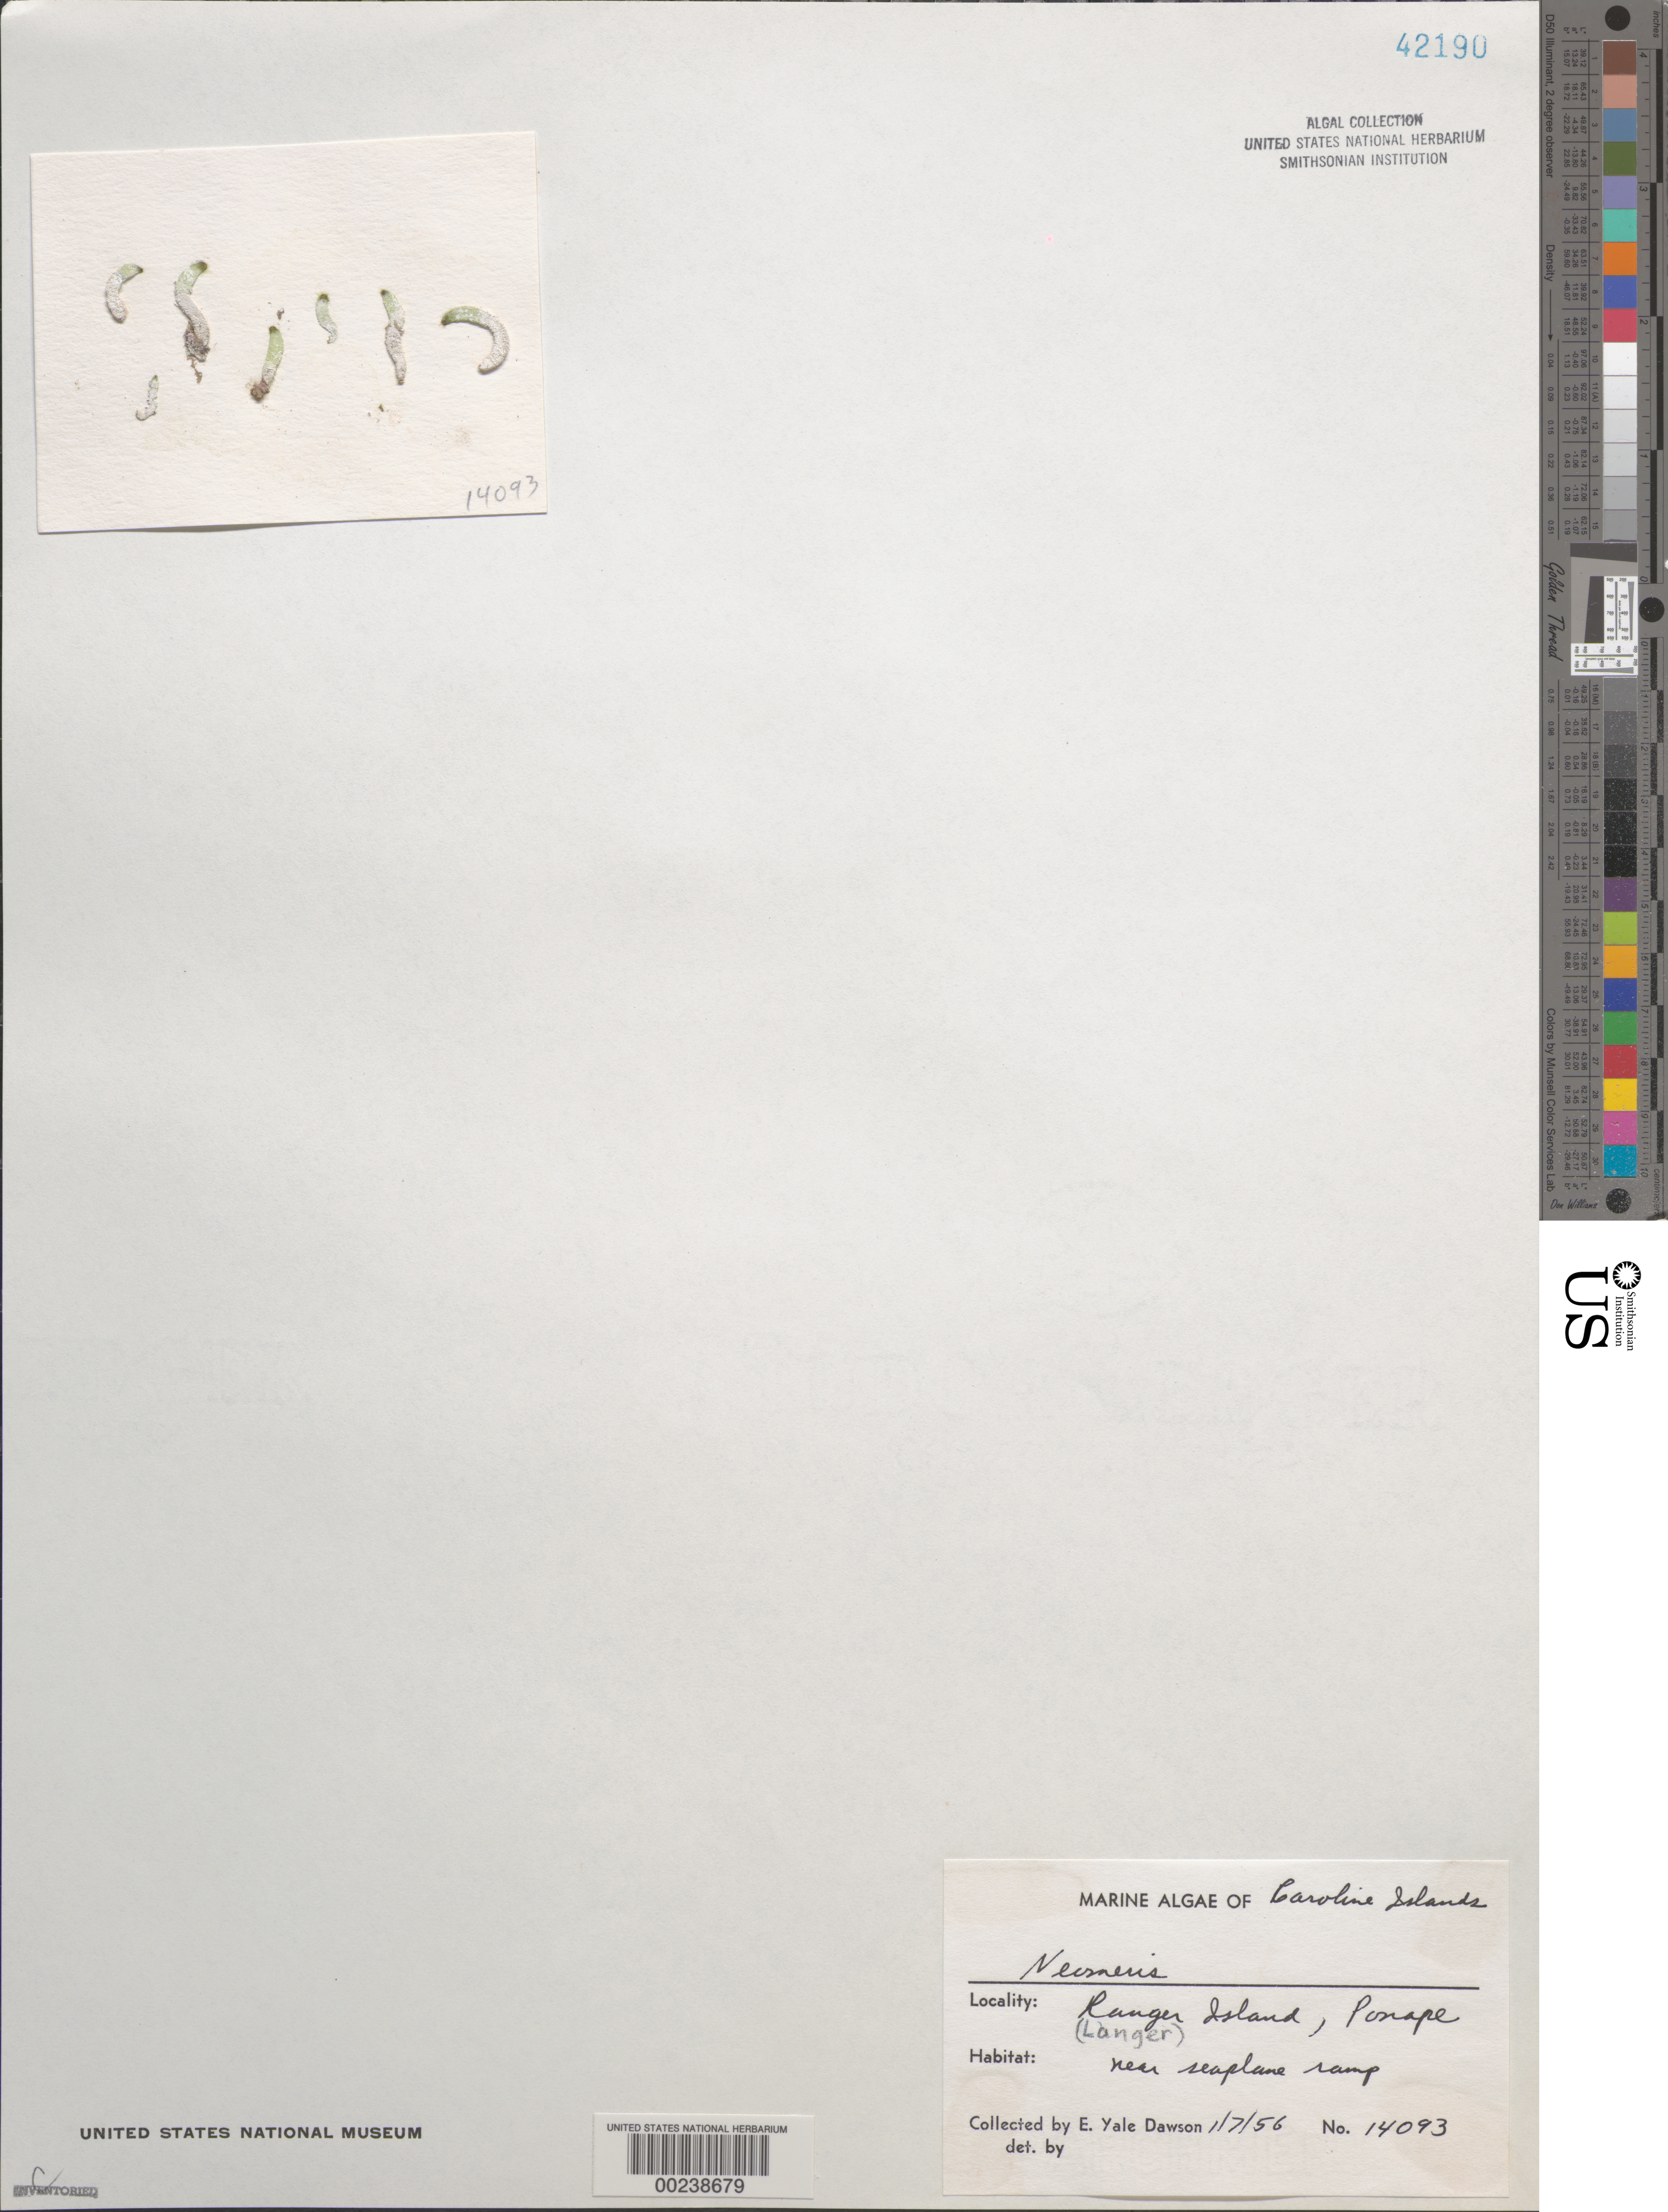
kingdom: Plantae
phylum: Chlorophyta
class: Ulvophyceae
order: Dasycladales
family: Dasycladaceae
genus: Neomeris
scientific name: Neomeris sp.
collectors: E. Y. Dawson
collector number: EYD 14093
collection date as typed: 07 Jan 1956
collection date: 1956-01-07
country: Micronesia, Federated States of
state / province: Pohnpei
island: Lenger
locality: Langer [= Lenger I.]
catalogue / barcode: US 42190